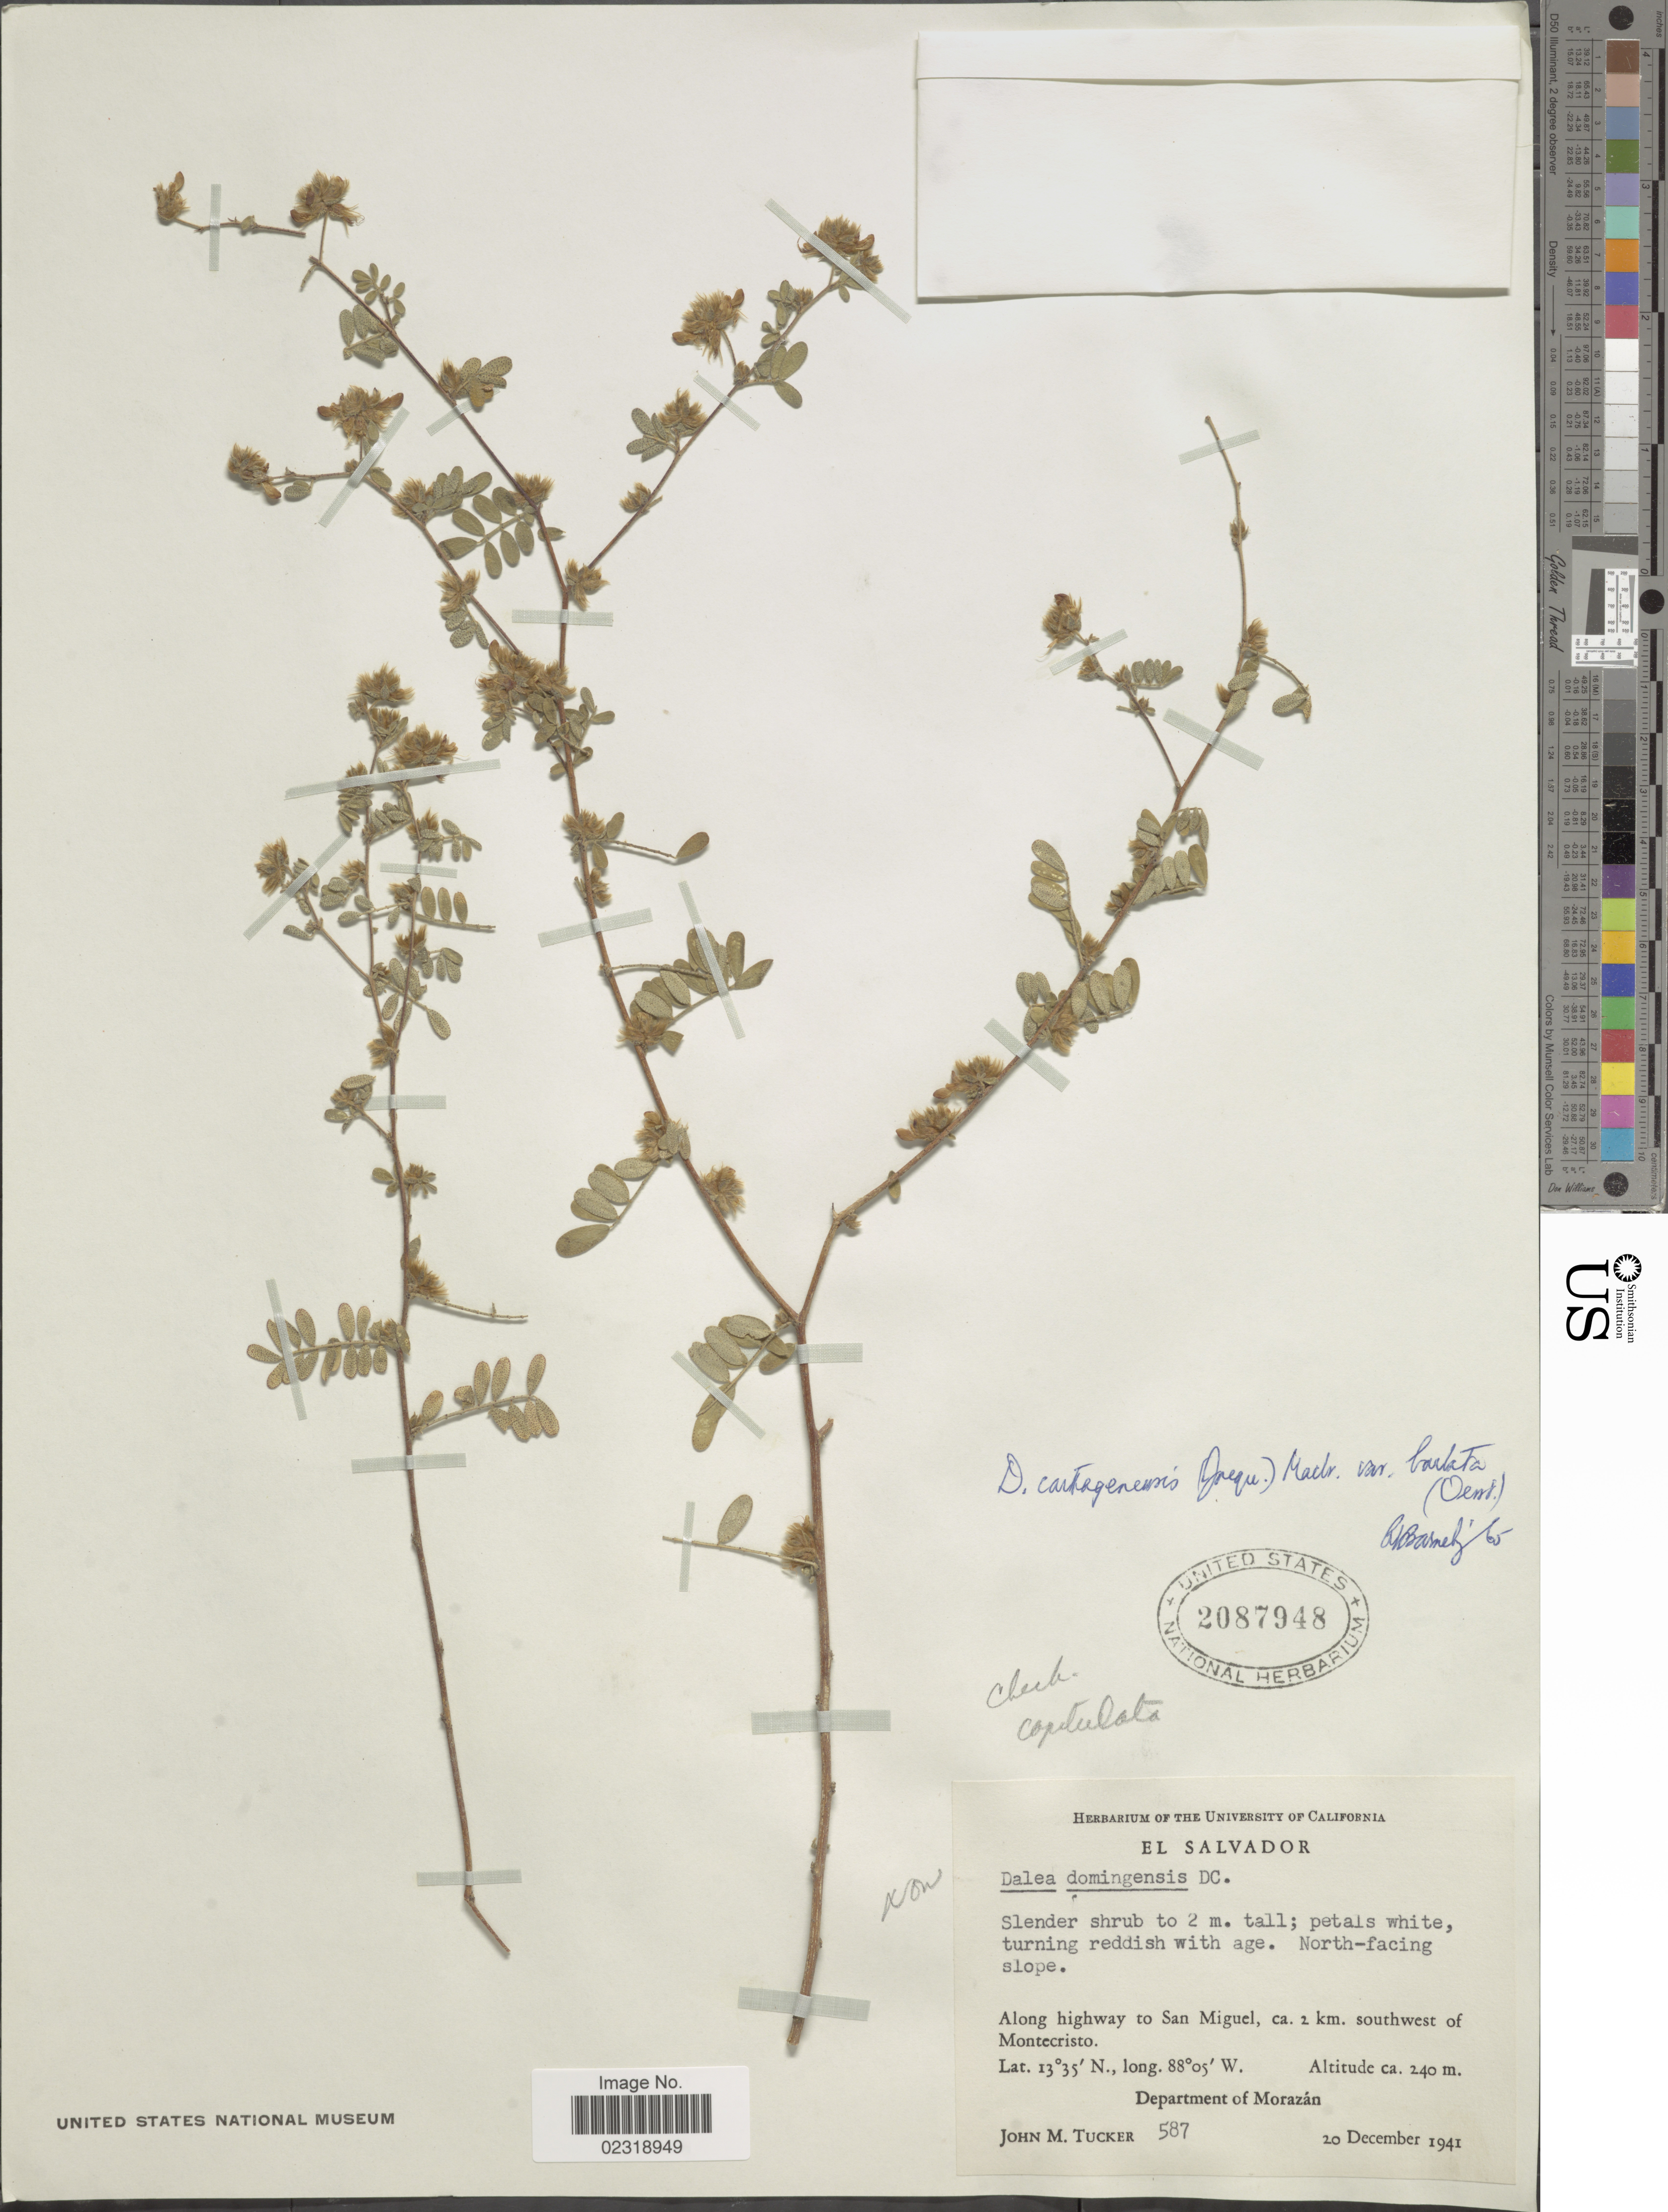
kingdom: Plantae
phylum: Tracheophyta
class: Magnoliopsida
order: Fabales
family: Fabaceae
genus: Dalea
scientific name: Dalea carthagenensis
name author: (Jacq.) J.F. Macbr.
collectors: J. M. Tucker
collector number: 587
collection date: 1941-12-20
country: El Salvador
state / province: Morazan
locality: North-facing slope, along highway to San Miguel, ca. 2 km. southwest of Montecristo.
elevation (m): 240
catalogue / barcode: US 2087948